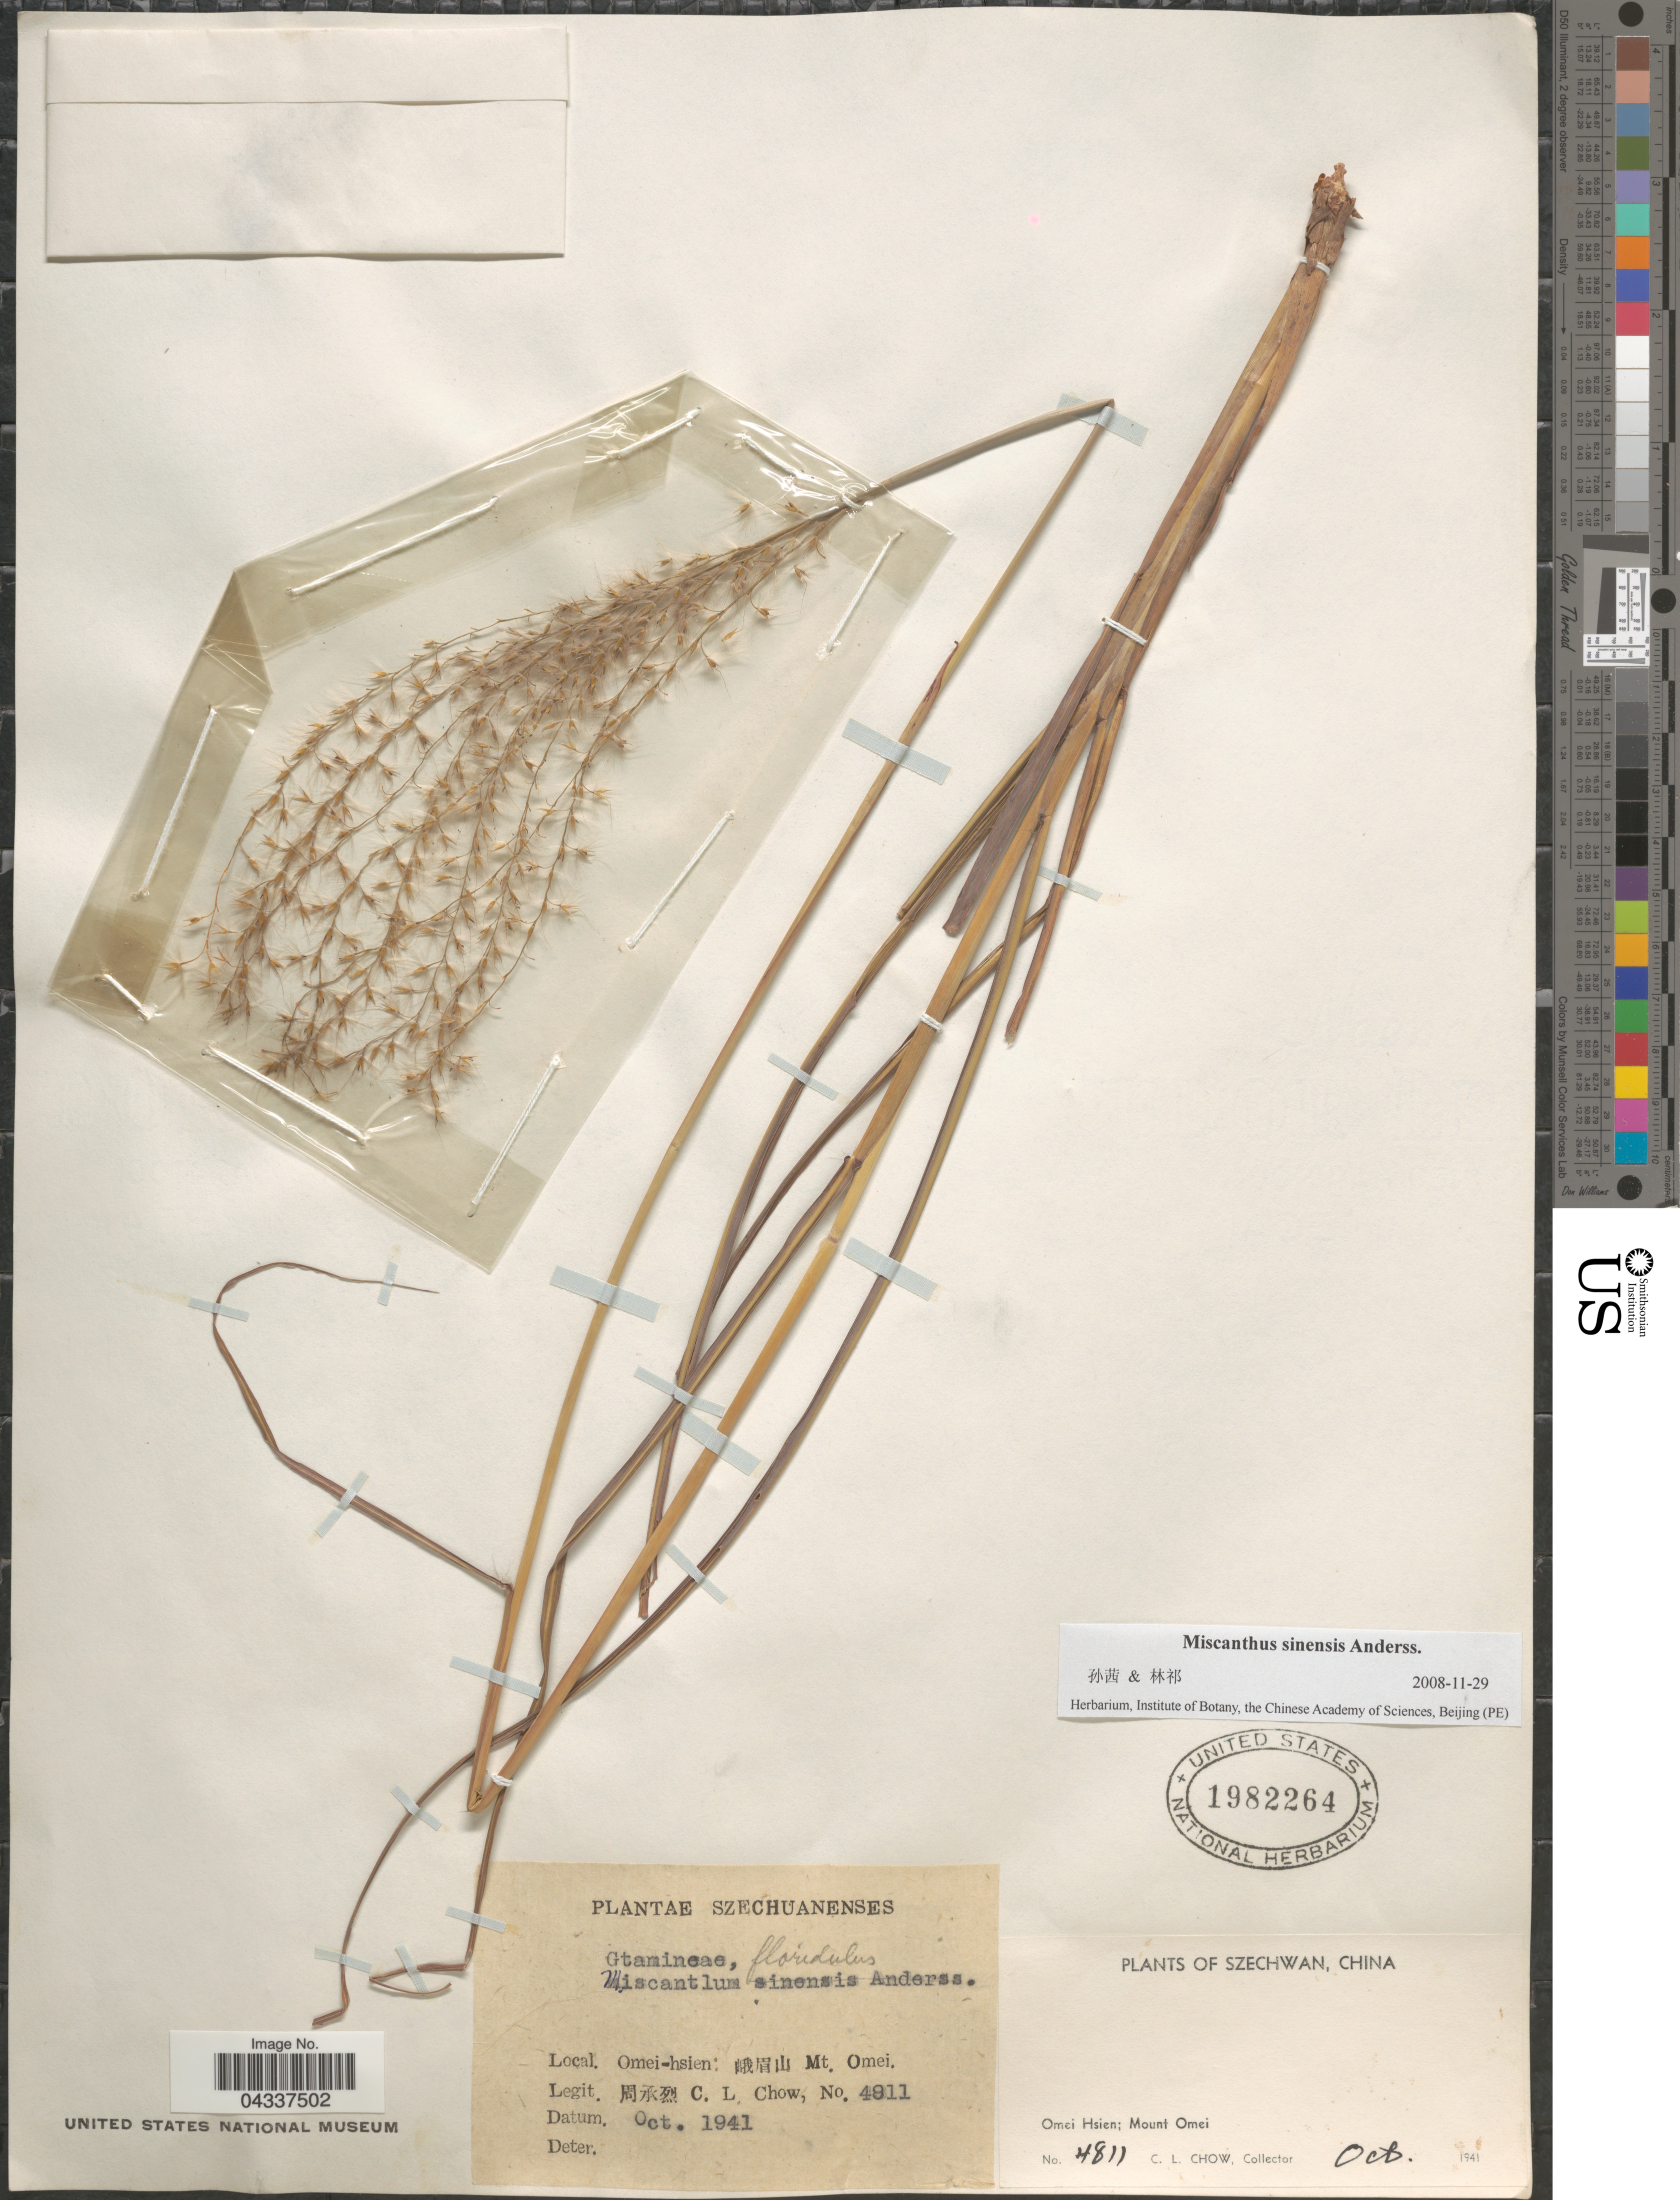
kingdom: Plantae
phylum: Tracheophyta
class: Liliopsida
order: Poales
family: Poaceae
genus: Miscanthus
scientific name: Miscanthus sinensis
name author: Andersson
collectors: C. Chow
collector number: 4811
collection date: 1941-10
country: China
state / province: Sichuan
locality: Szechwan. Omei-hsien: [Foreign script] Mt. Omei.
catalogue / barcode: US 1982264